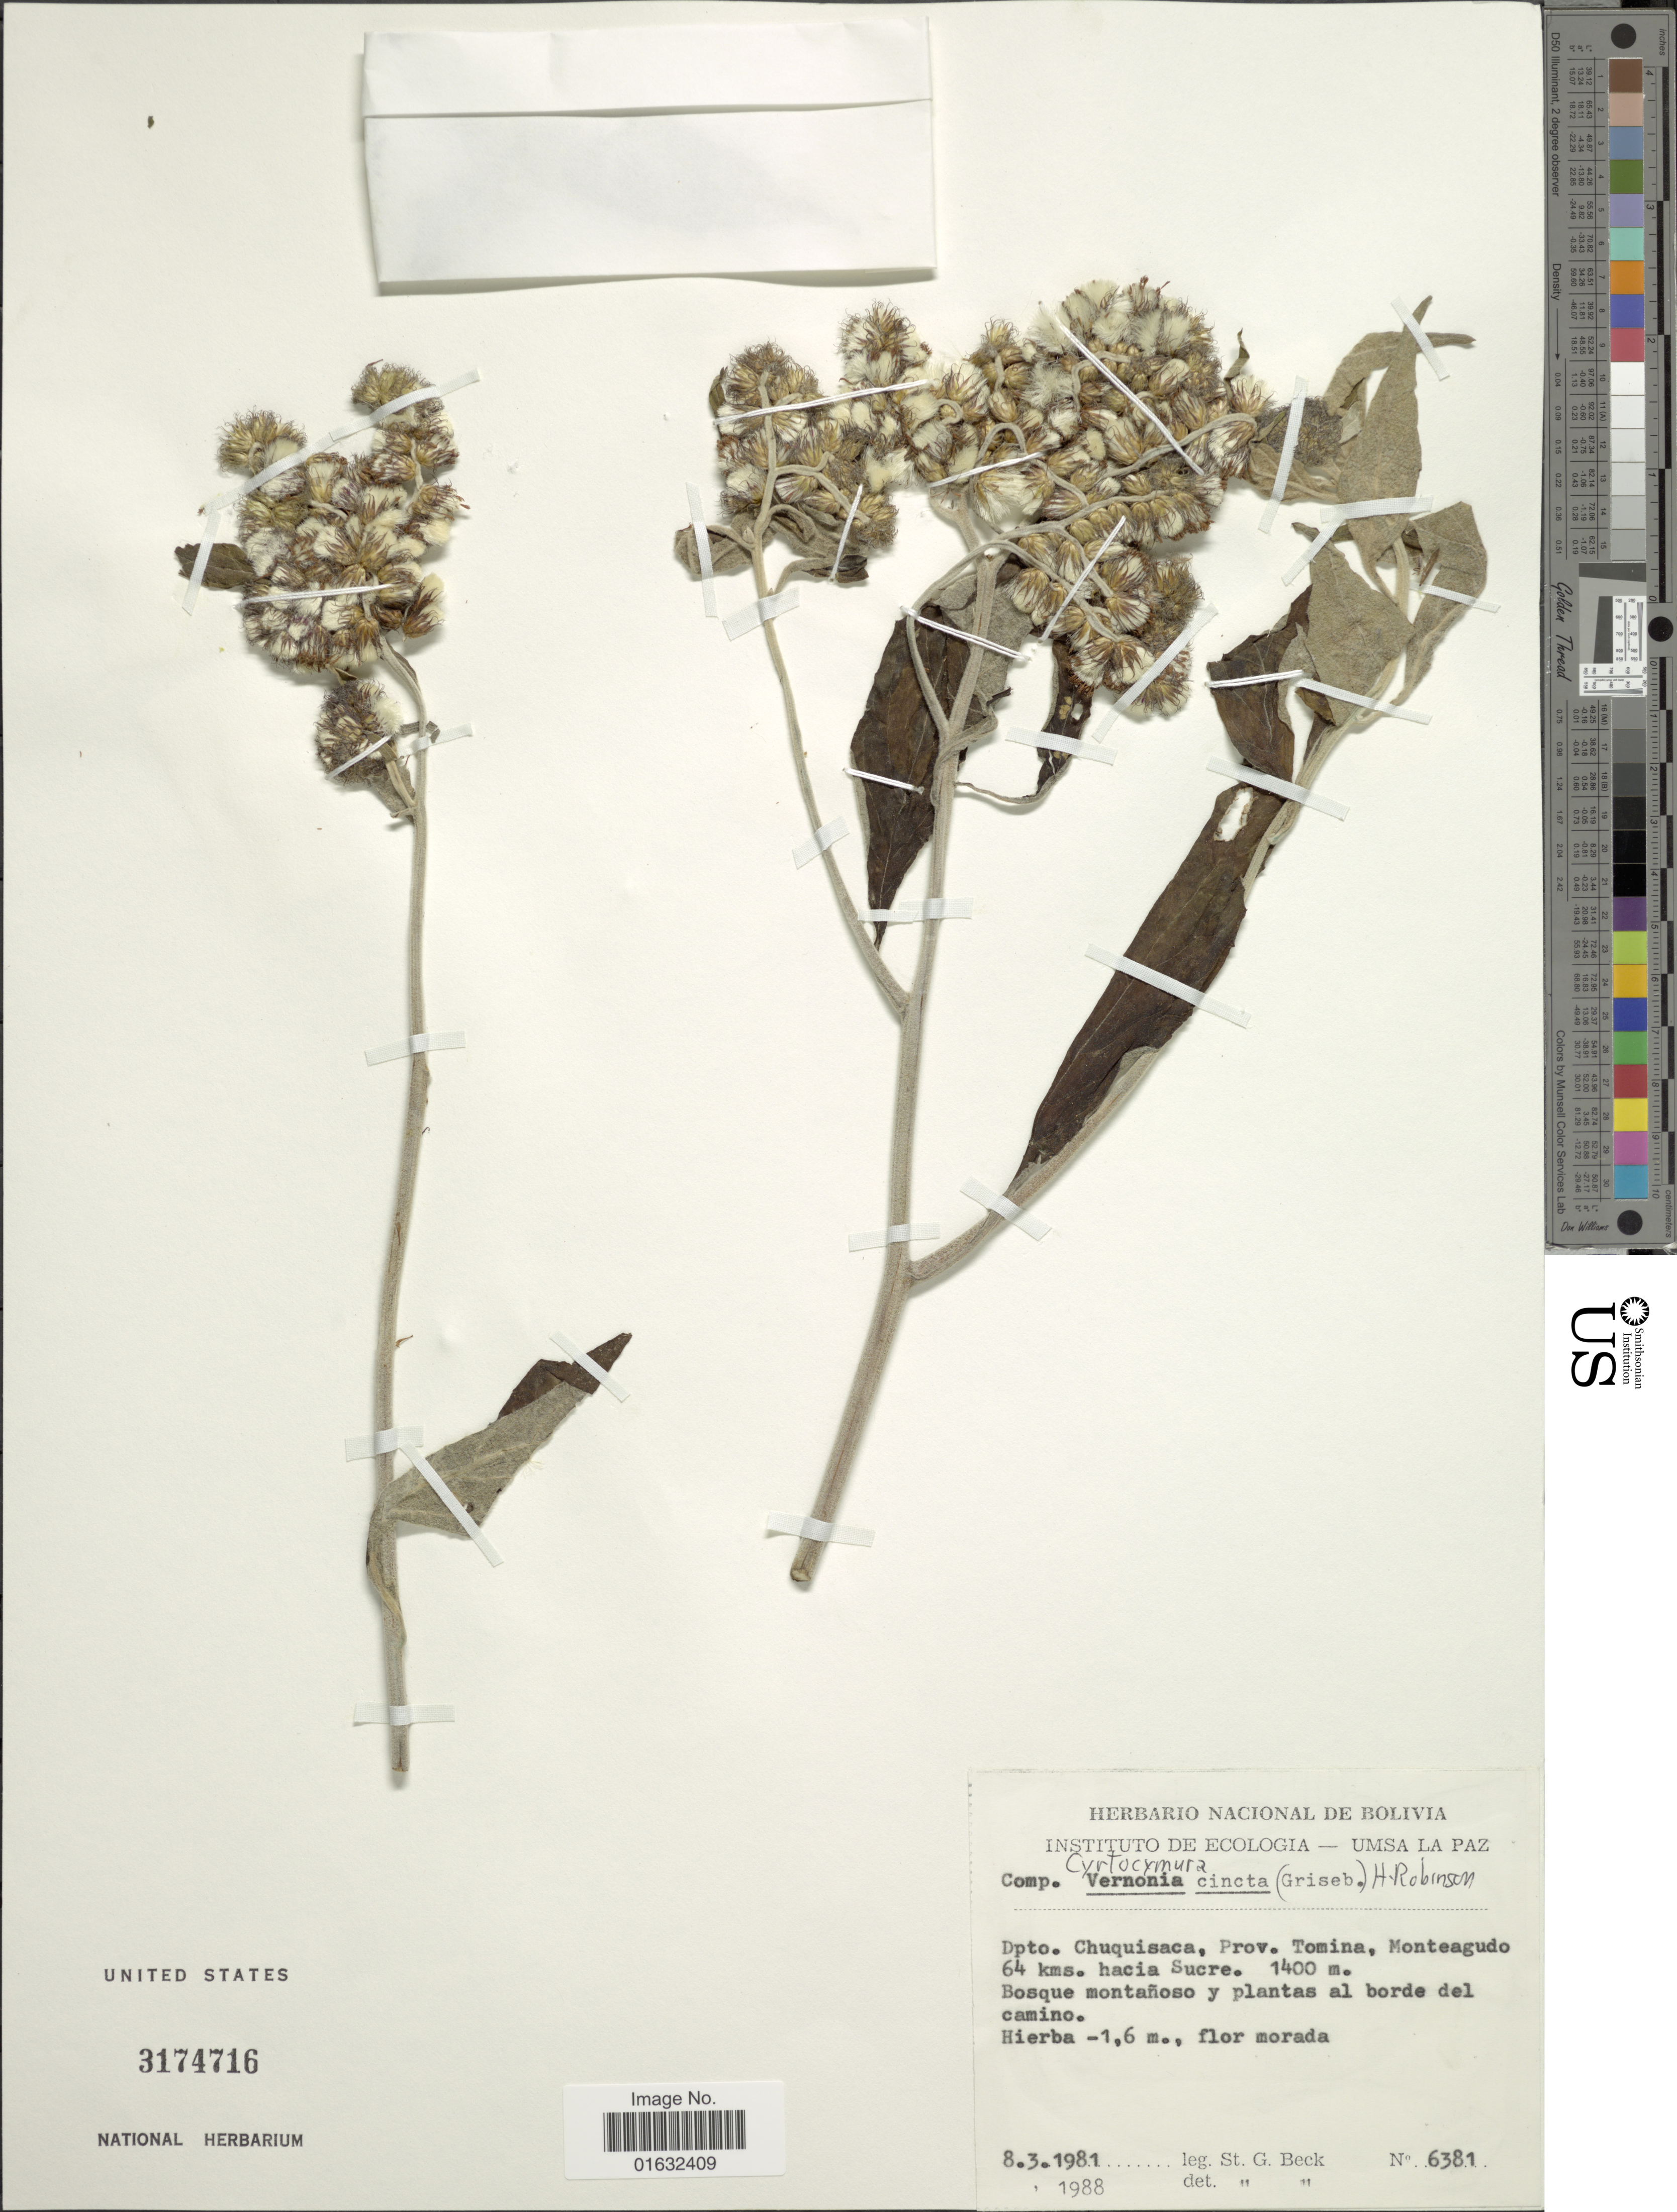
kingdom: Plantae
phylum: Tracheophyta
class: Magnoliopsida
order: Asterales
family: Asteraceae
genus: Cyrtocymura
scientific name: Cyrtocymura cincta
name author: (Griseb.) H. Rob.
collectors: S. G. Beck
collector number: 6381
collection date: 1981-03-08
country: Bolivia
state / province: Chuquisaca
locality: Prov. Tomina, Monteagudo 64 kms. hacia Sucre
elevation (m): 1400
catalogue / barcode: US 3174716